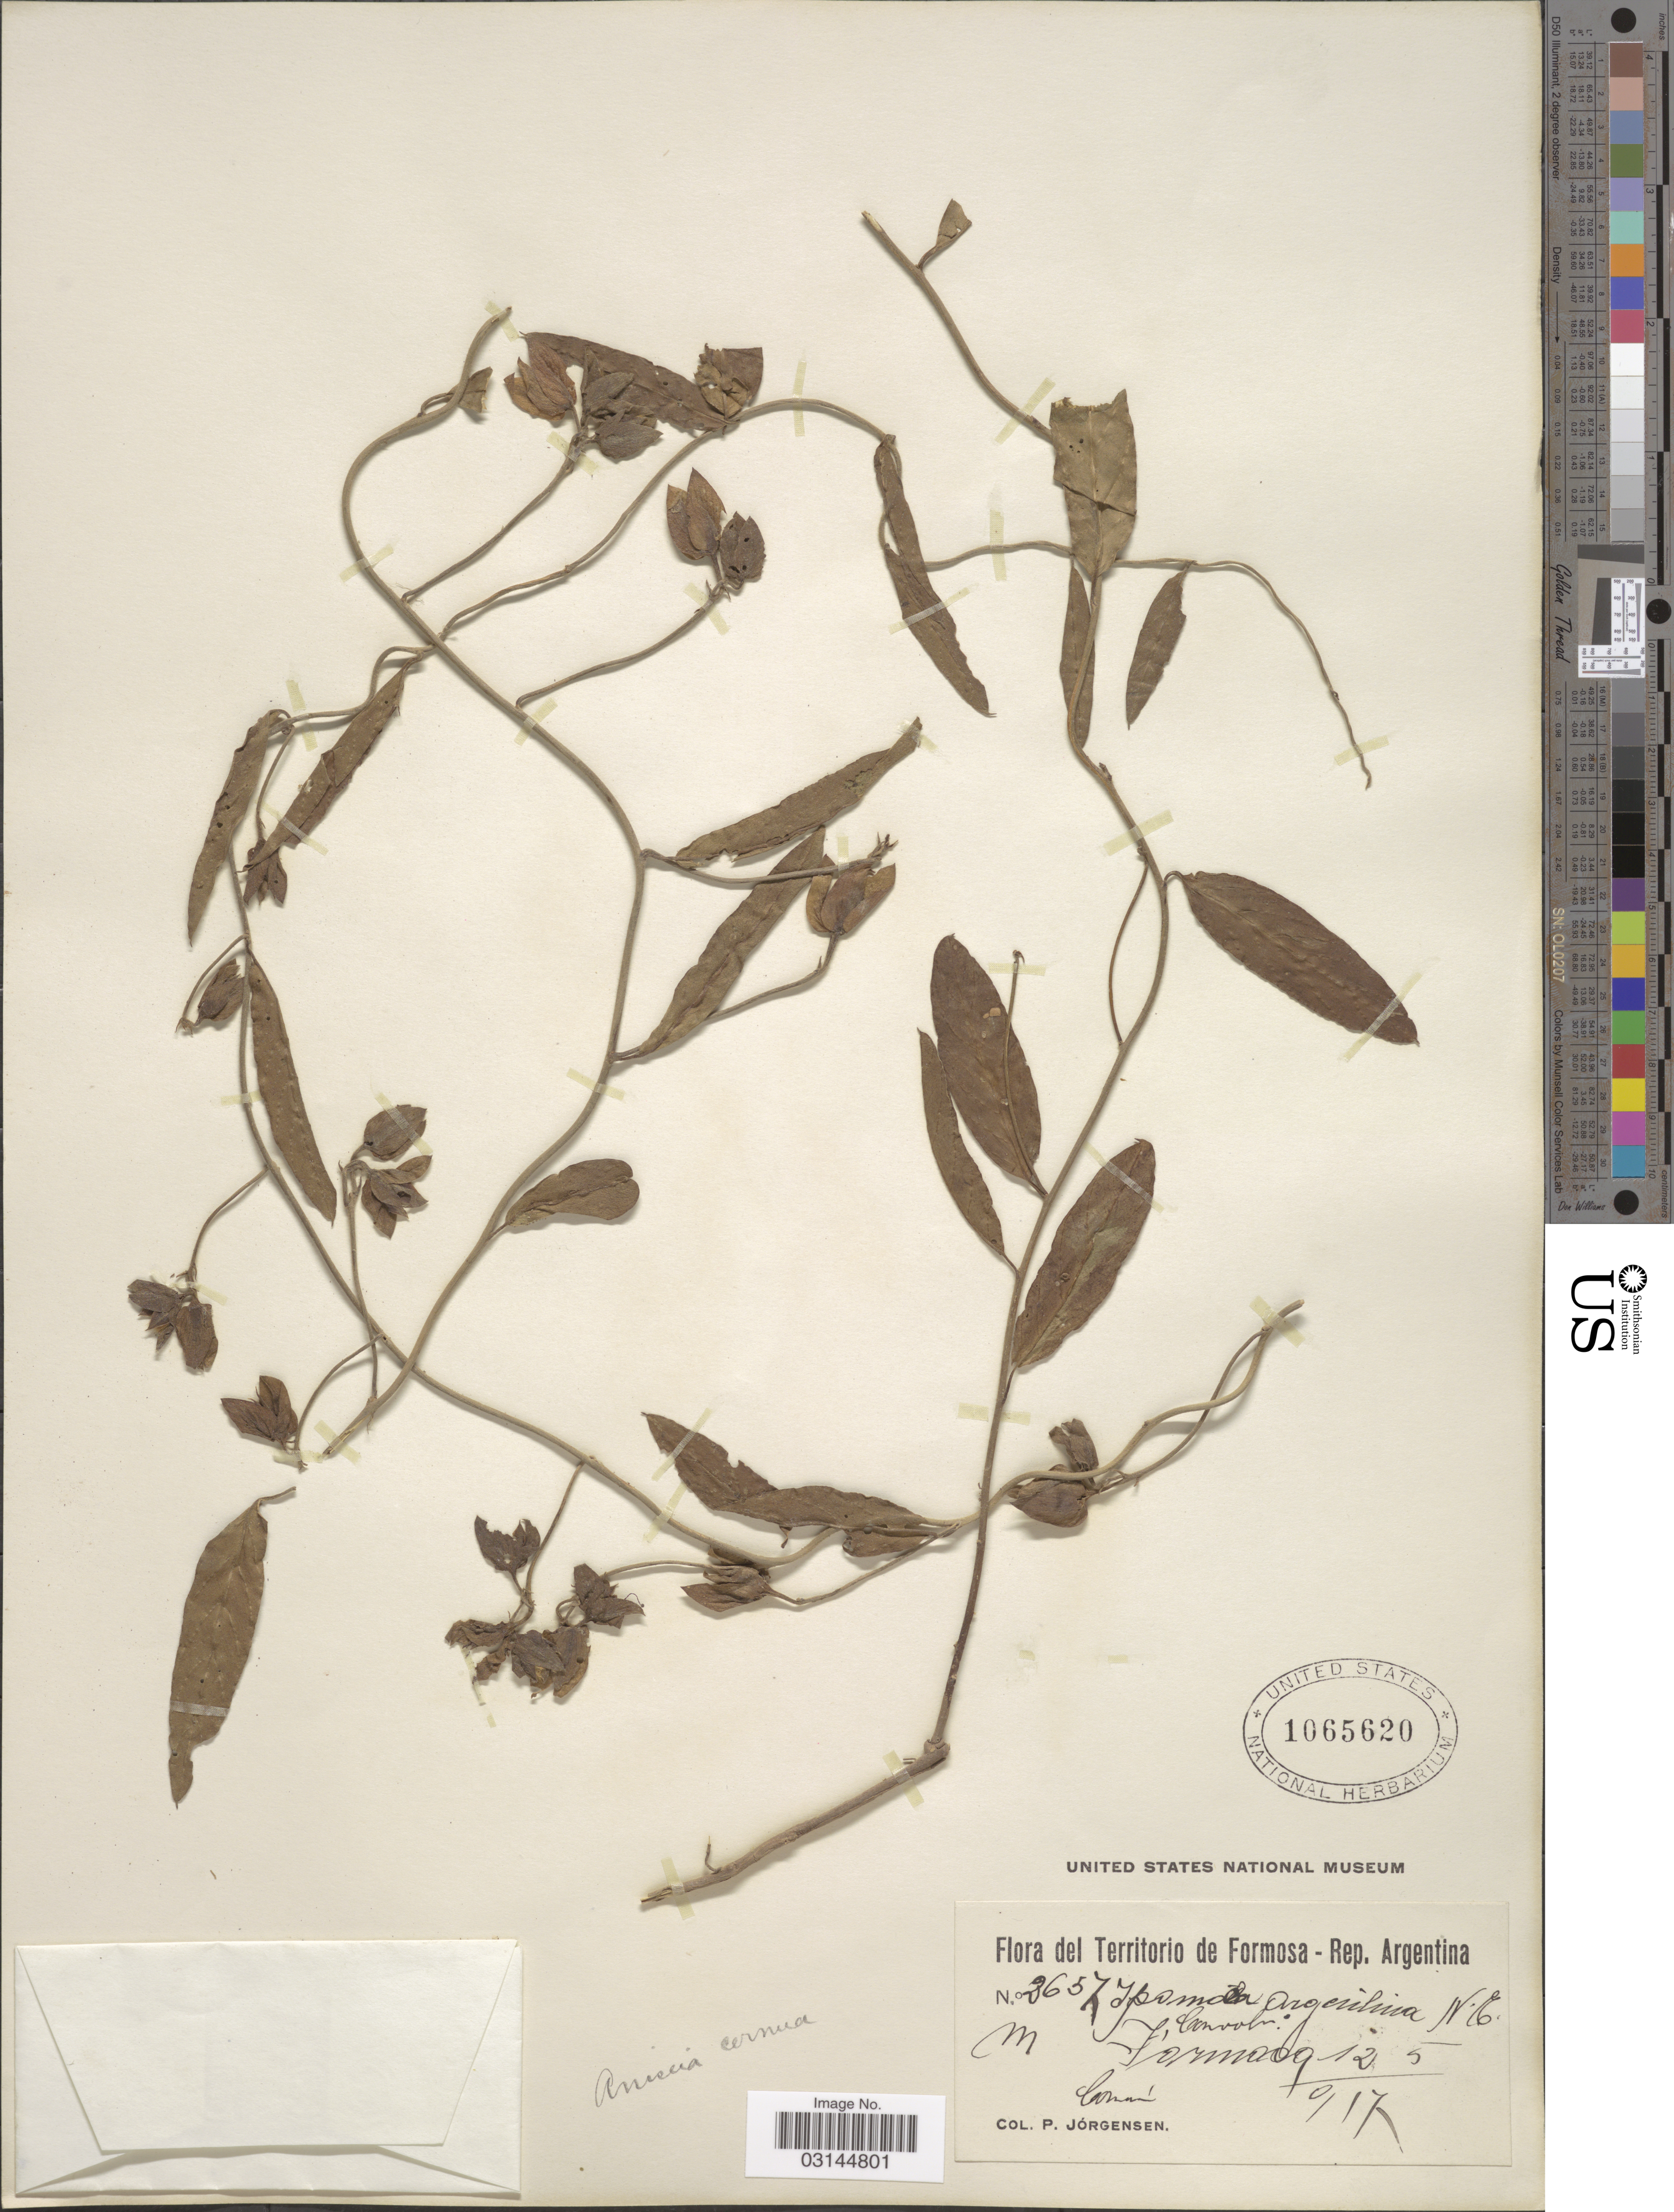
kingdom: Plantae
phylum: Tracheophyta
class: Magnoliopsida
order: Solanales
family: Convolvulaceae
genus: Aniseia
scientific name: Aniseia martinicensis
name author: (Jacq.) Choisy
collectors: P. Jörgensen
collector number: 365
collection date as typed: Transcribed d/m/y: 12/5/17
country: Argentina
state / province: Formosa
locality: Territorio Formosa, Formosa.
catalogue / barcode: US 1065620